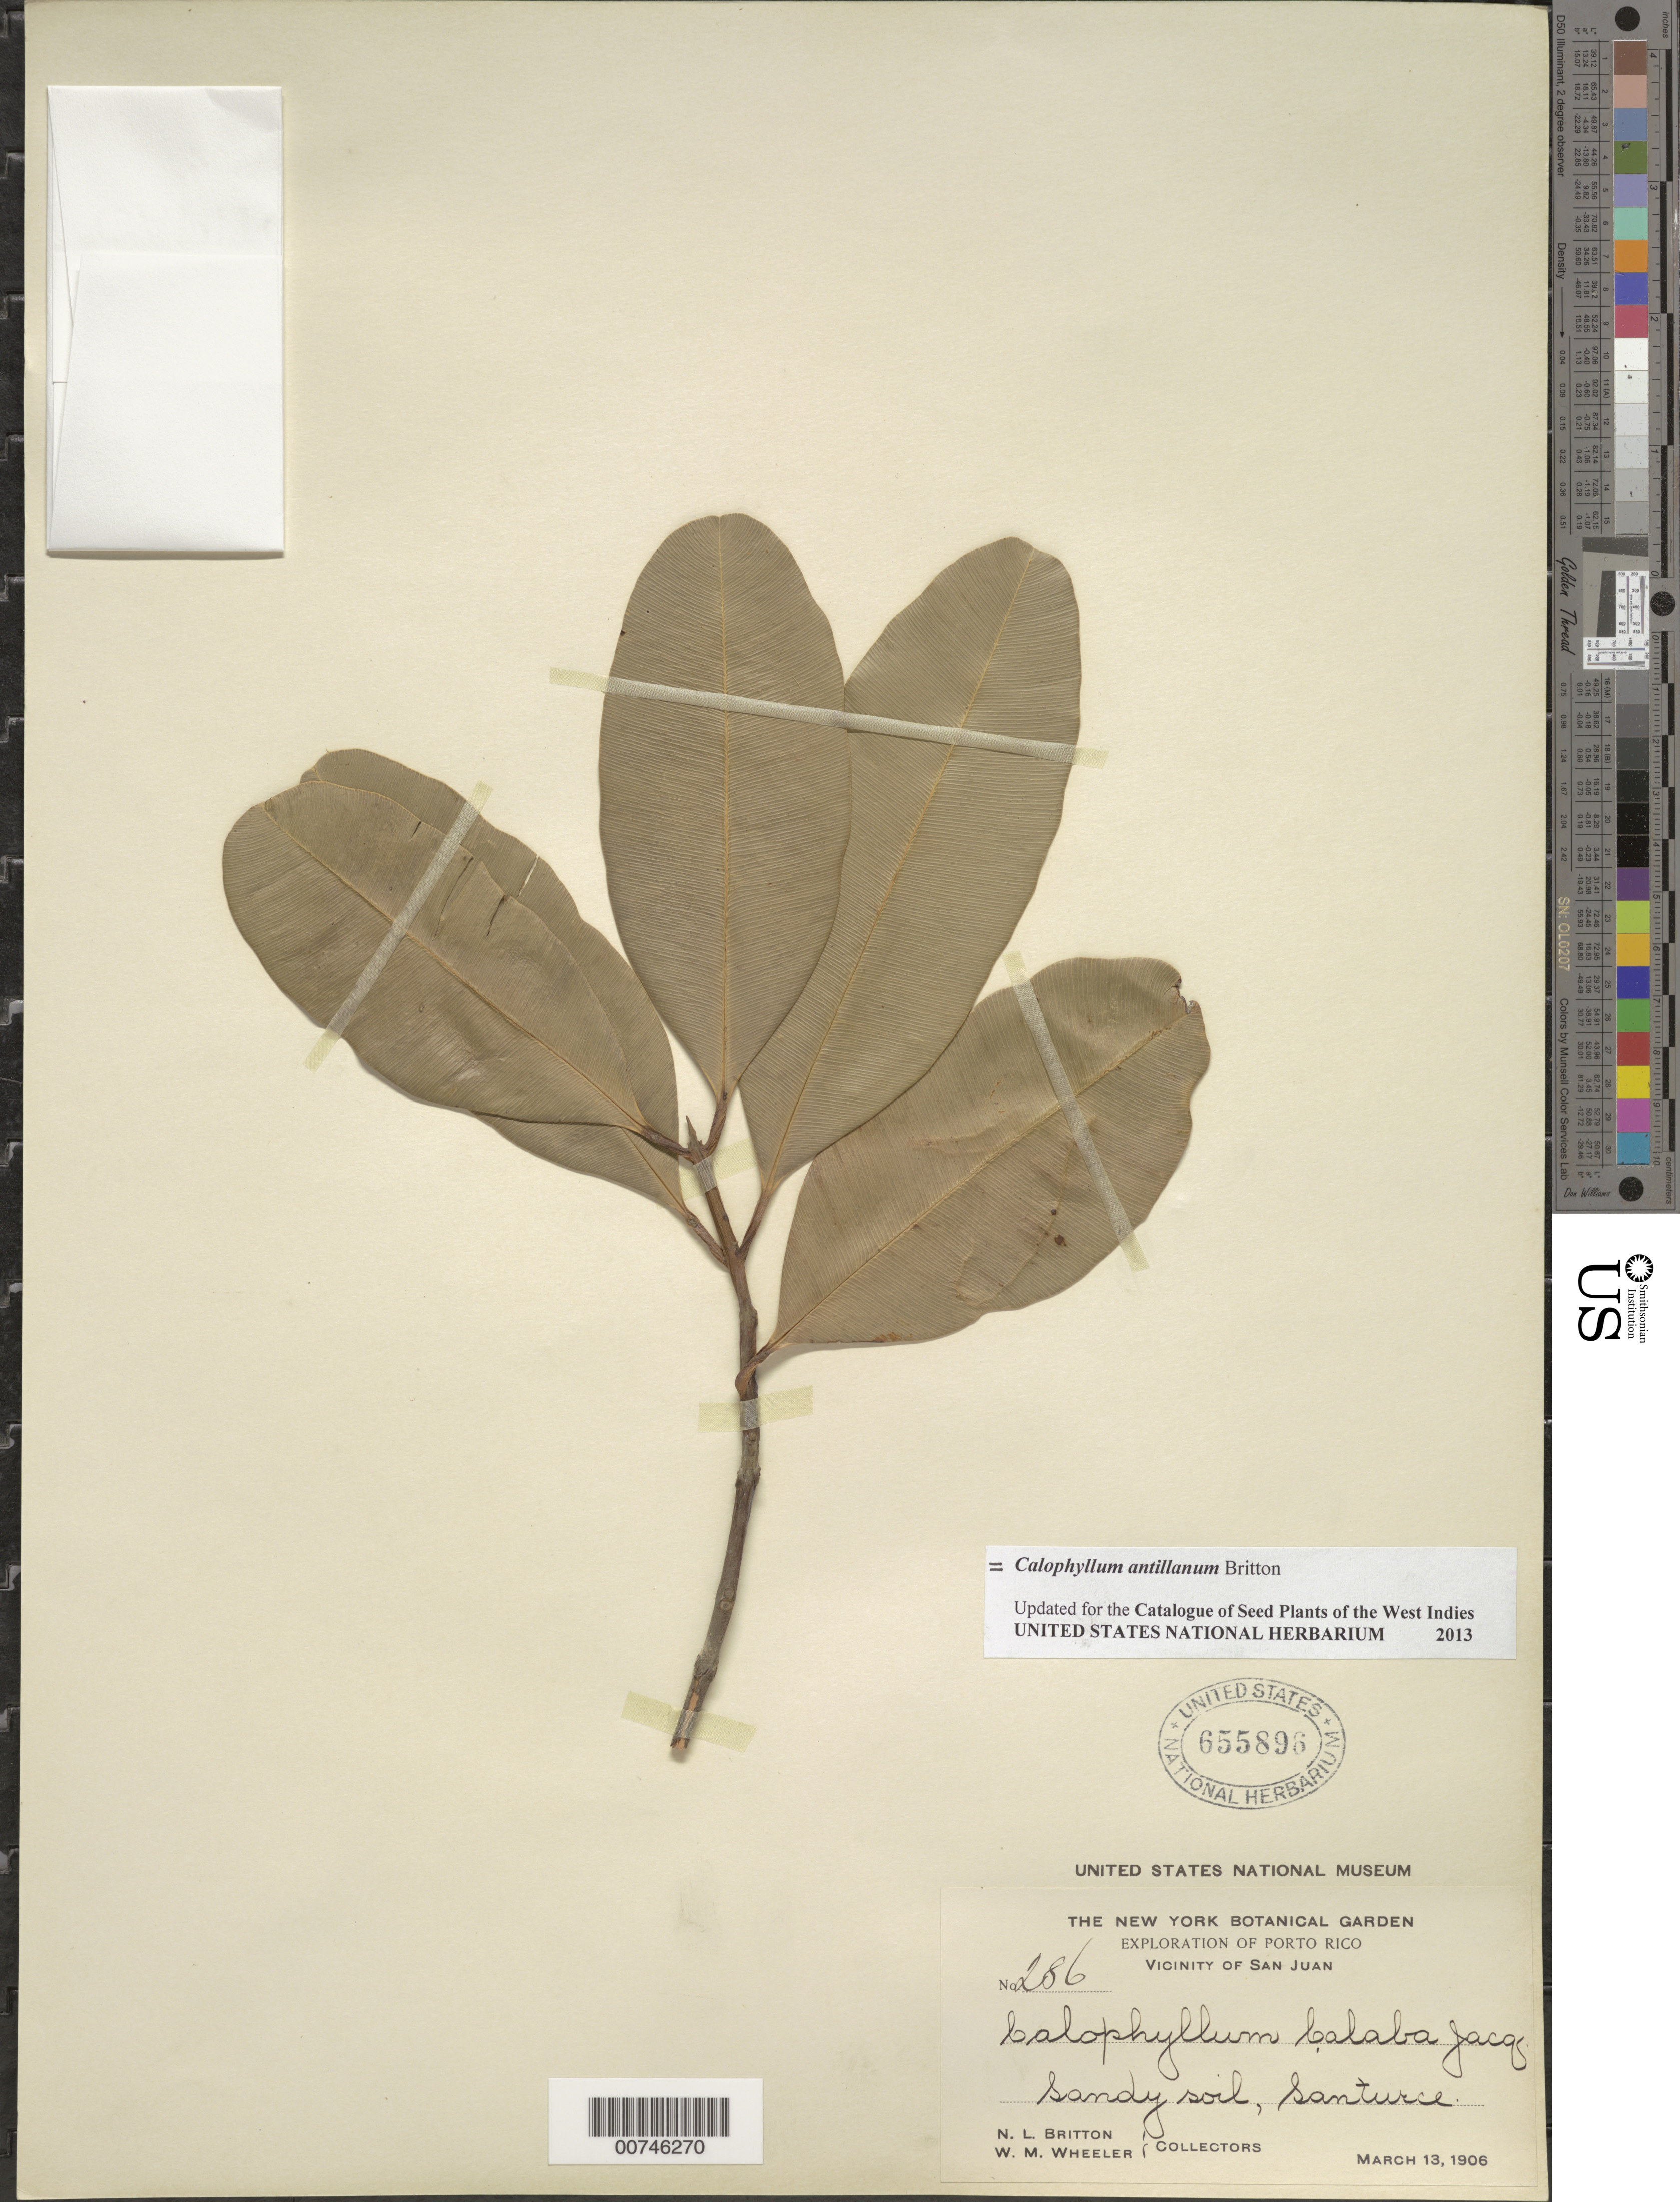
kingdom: Plantae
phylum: Tracheophyta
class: Magnoliopsida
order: Malpighiales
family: Calophyllaceae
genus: Calophyllum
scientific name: Calophyllum antillanum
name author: Britton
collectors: N. Britton & W. Wheeler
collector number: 286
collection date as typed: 13 Mar 1906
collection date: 1906-03-13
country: Puerto Rico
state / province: San Juan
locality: Vicinity of San Juan, Santurce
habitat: Sandy soil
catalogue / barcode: US 655896